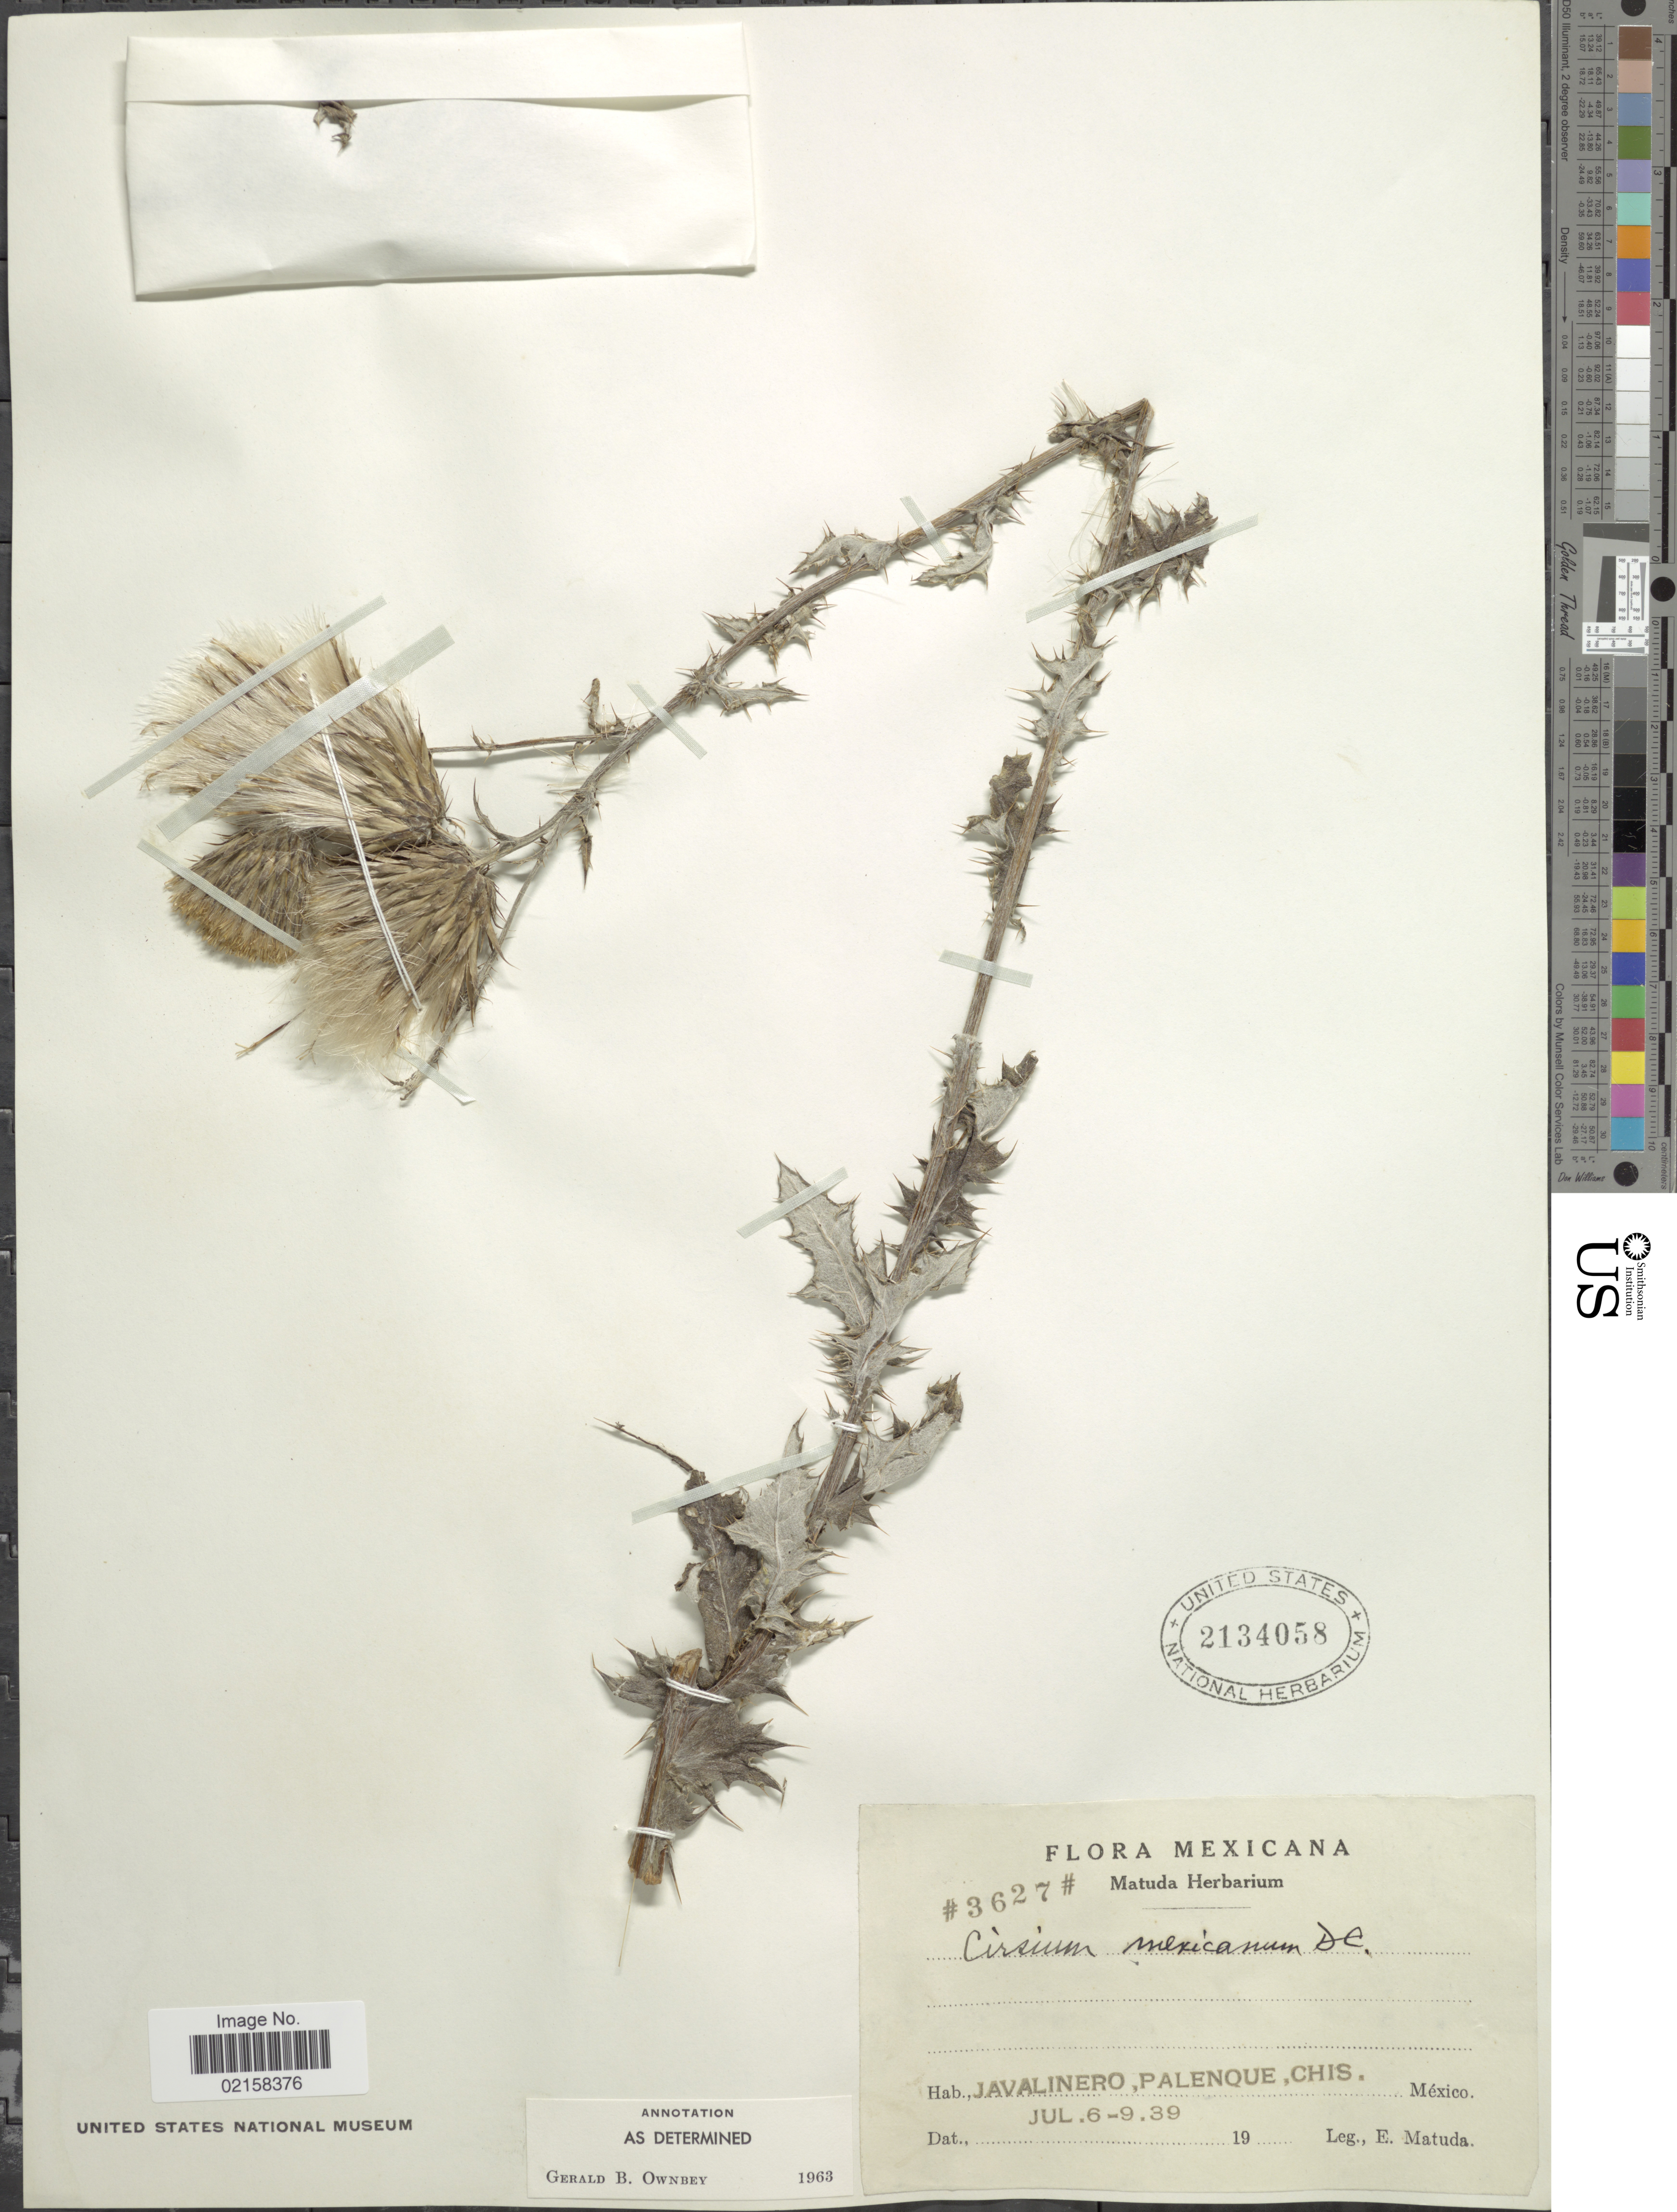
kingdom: Plantae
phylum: Tracheophyta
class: Magnoliopsida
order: Asterales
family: Asteraceae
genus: Cirsium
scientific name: Cirsium mexicanum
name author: DC.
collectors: E. Matuda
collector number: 3627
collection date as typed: Transcribed d/m/y: 6/7/39 to 9/7/39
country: Mexico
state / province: Chiapas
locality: Javalinero, Palenque.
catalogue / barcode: US 2134058